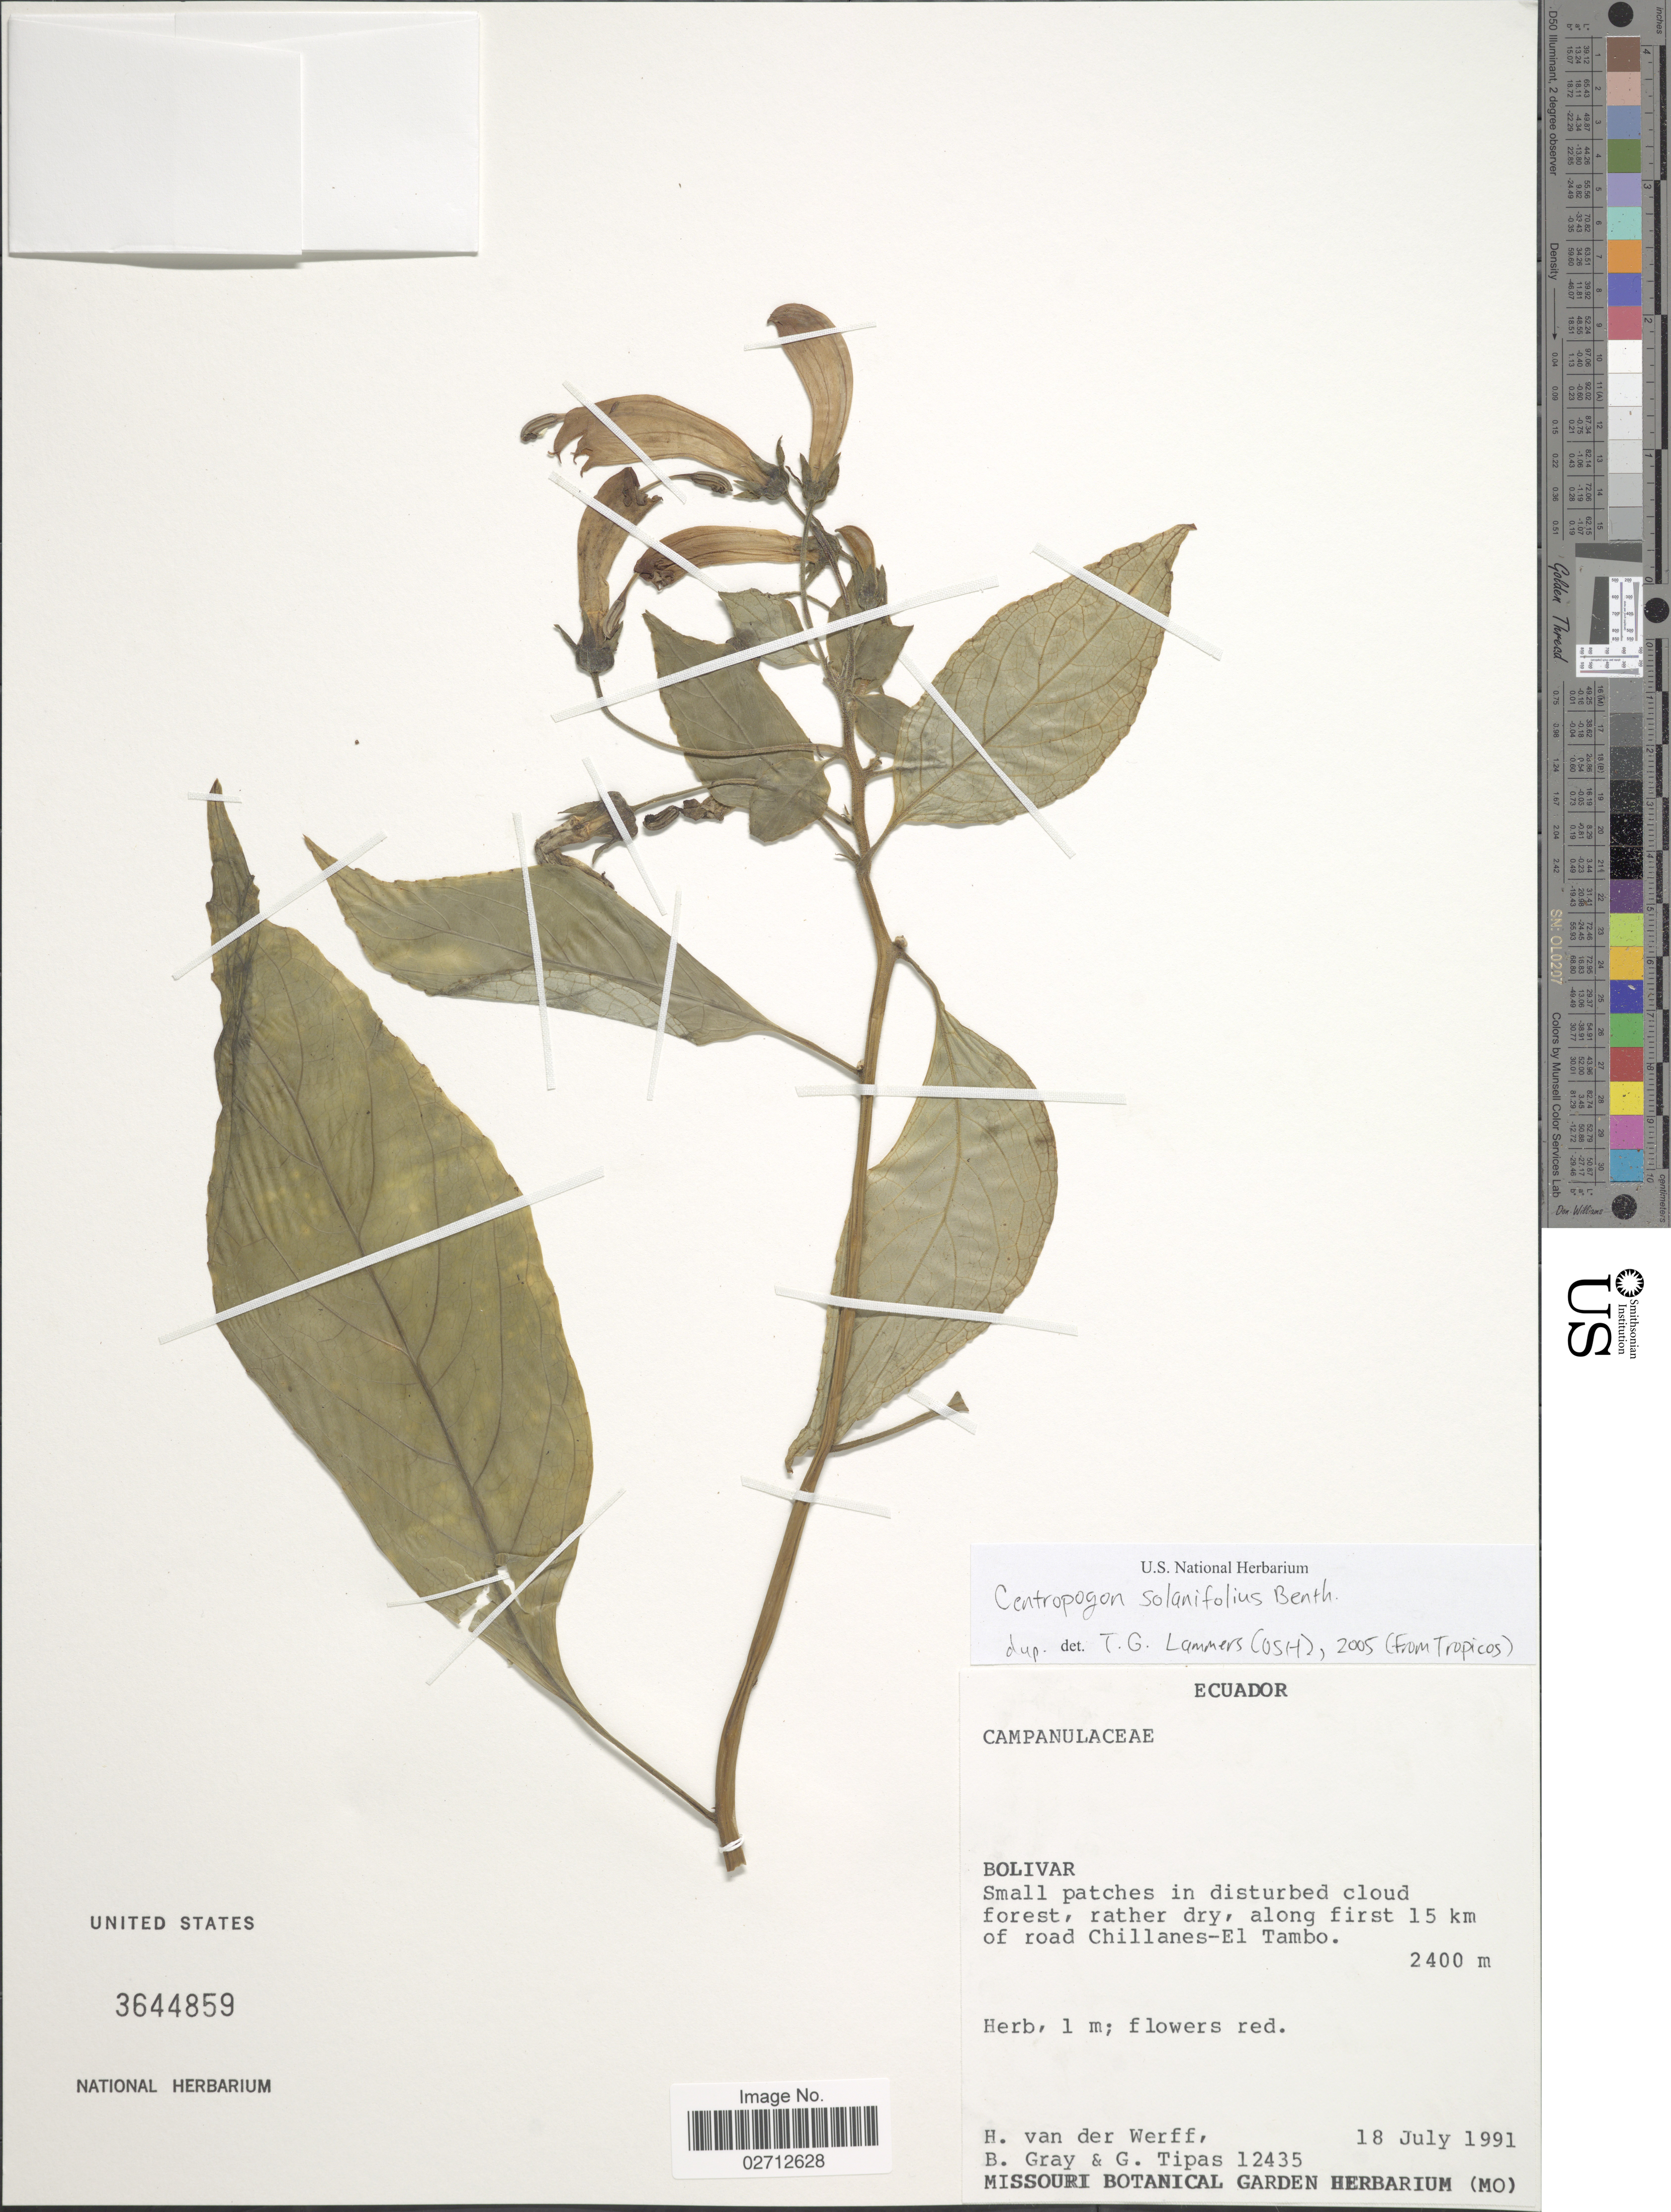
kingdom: Plantae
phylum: Tracheophyta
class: Magnoliopsida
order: Asterales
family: Campanulaceae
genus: Centropogon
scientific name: Centropogon solanifolius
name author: Benth.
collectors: H. van der Werff, B. Gray & G. Tipas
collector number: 12435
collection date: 1991-07-18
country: Ecuador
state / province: Bolívar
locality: Along first 15 km of road Chillanes-El Tambo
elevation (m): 2400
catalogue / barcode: US 3644859